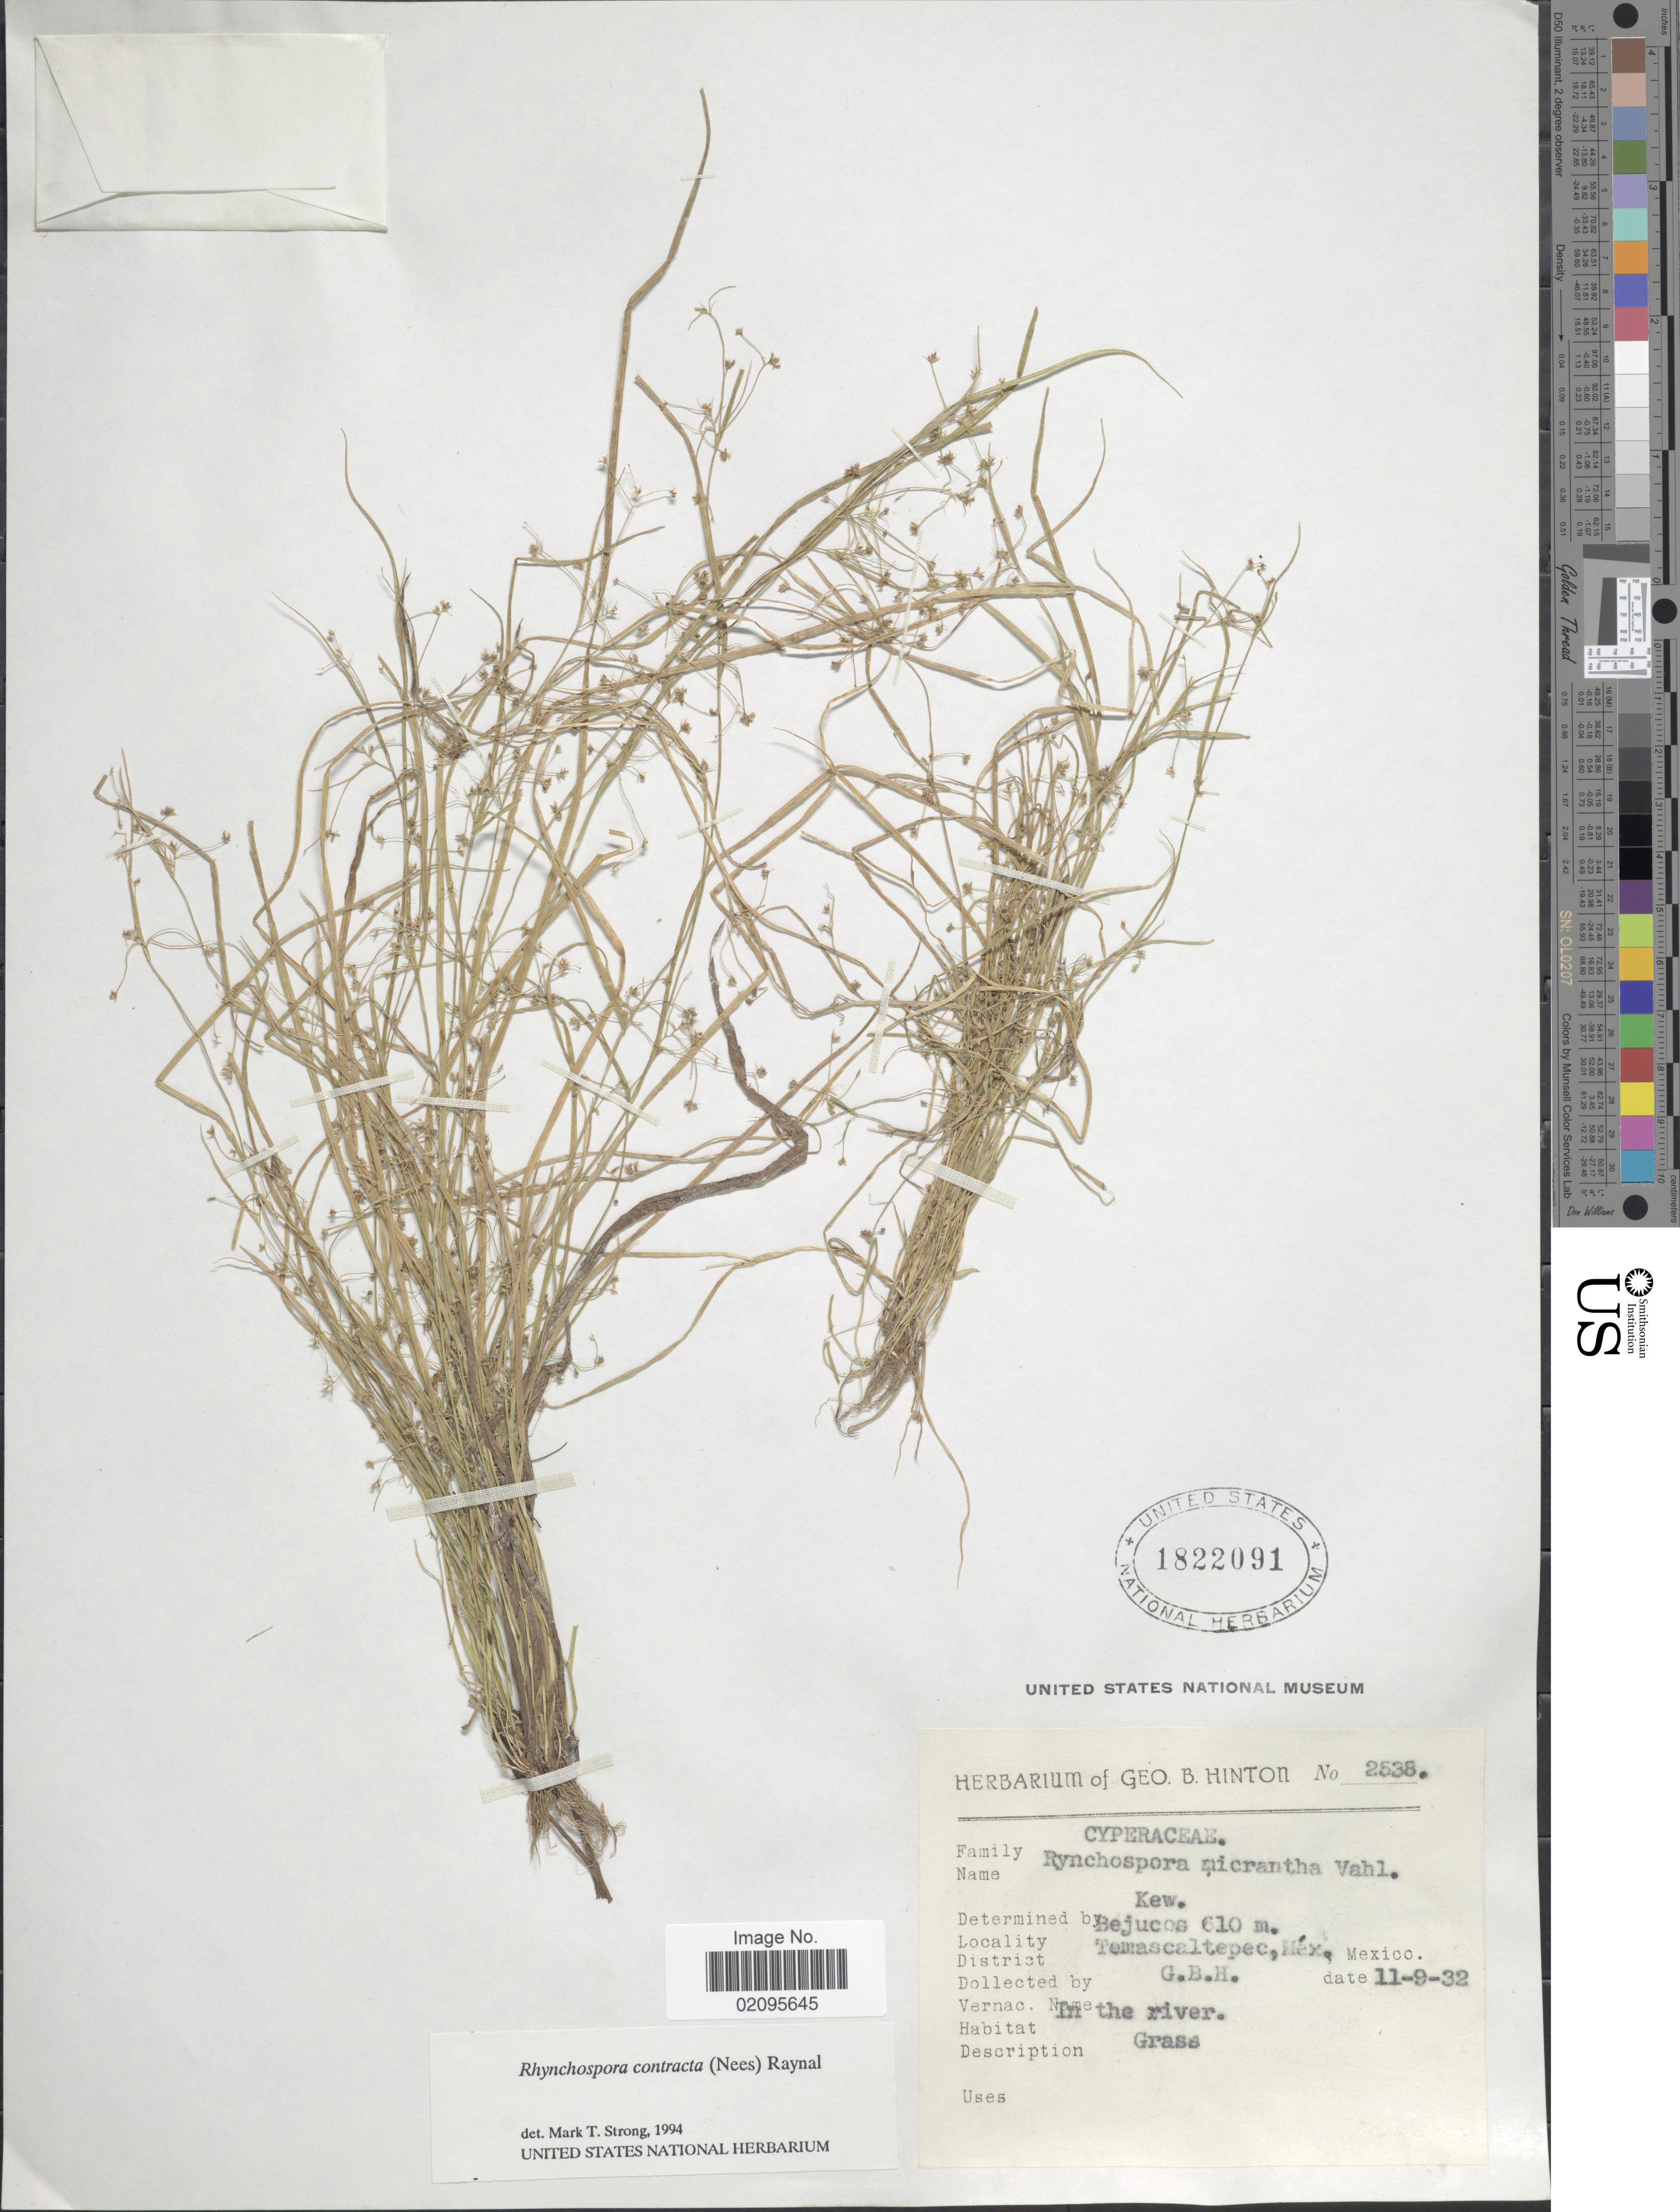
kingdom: Plantae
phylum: Tracheophyta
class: Liliopsida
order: Poales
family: Cyperaceae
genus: Rhynchospora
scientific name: Rhynchospora contracta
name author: (Nees) J. Raynal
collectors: G. B. Hinton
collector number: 2538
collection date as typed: Transcribed d/m/y: 9/11/32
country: Mexico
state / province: México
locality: Bejuco, District Temascaltepec, in the river.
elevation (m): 610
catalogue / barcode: US 1822091